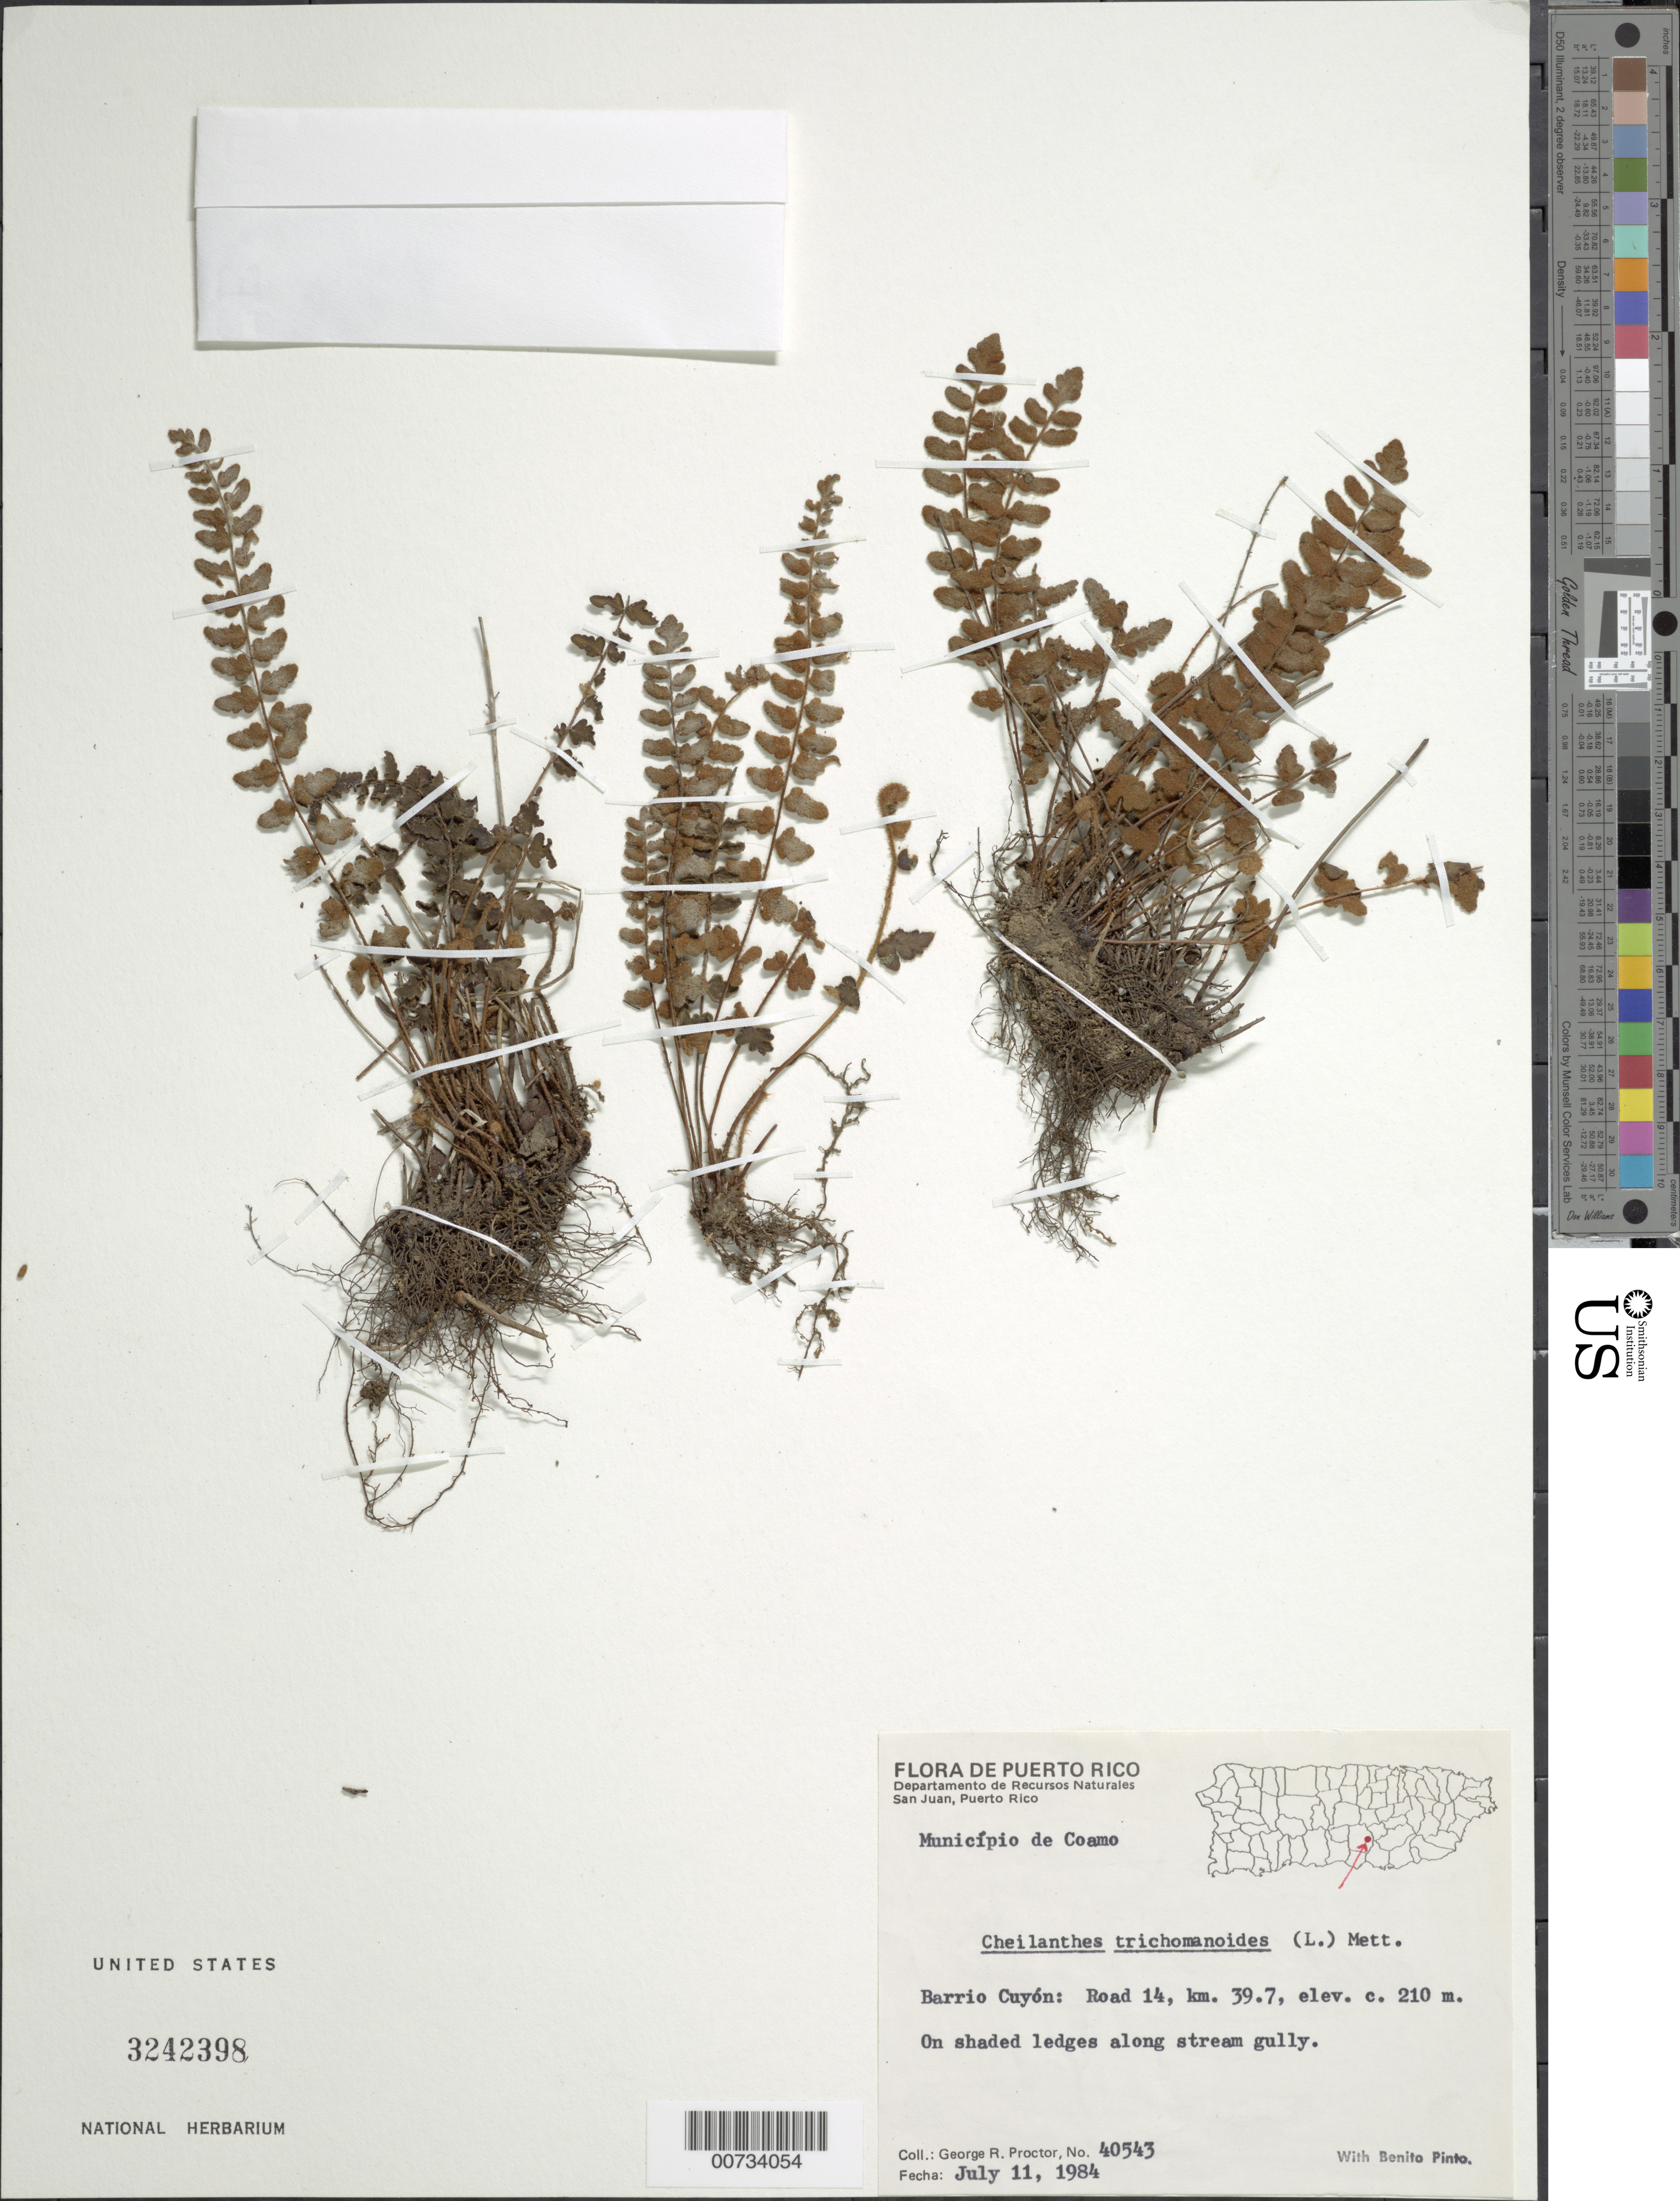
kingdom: Plantae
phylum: Tracheophyta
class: Polypodiopsida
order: Polypodiales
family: Pteridaceae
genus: Notholaena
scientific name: Notholaena trichomanoides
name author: (L.) Desv.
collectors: G. R. Proctor & B. Pinto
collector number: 40543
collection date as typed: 11 Jul 1984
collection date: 1984-07-11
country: Puerto Rico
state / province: Coamo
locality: Mun. Coamo, Barrio Cuyón: Road 14, km 39.7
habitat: On shaded ledges along stream gully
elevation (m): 210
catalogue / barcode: US 3242398